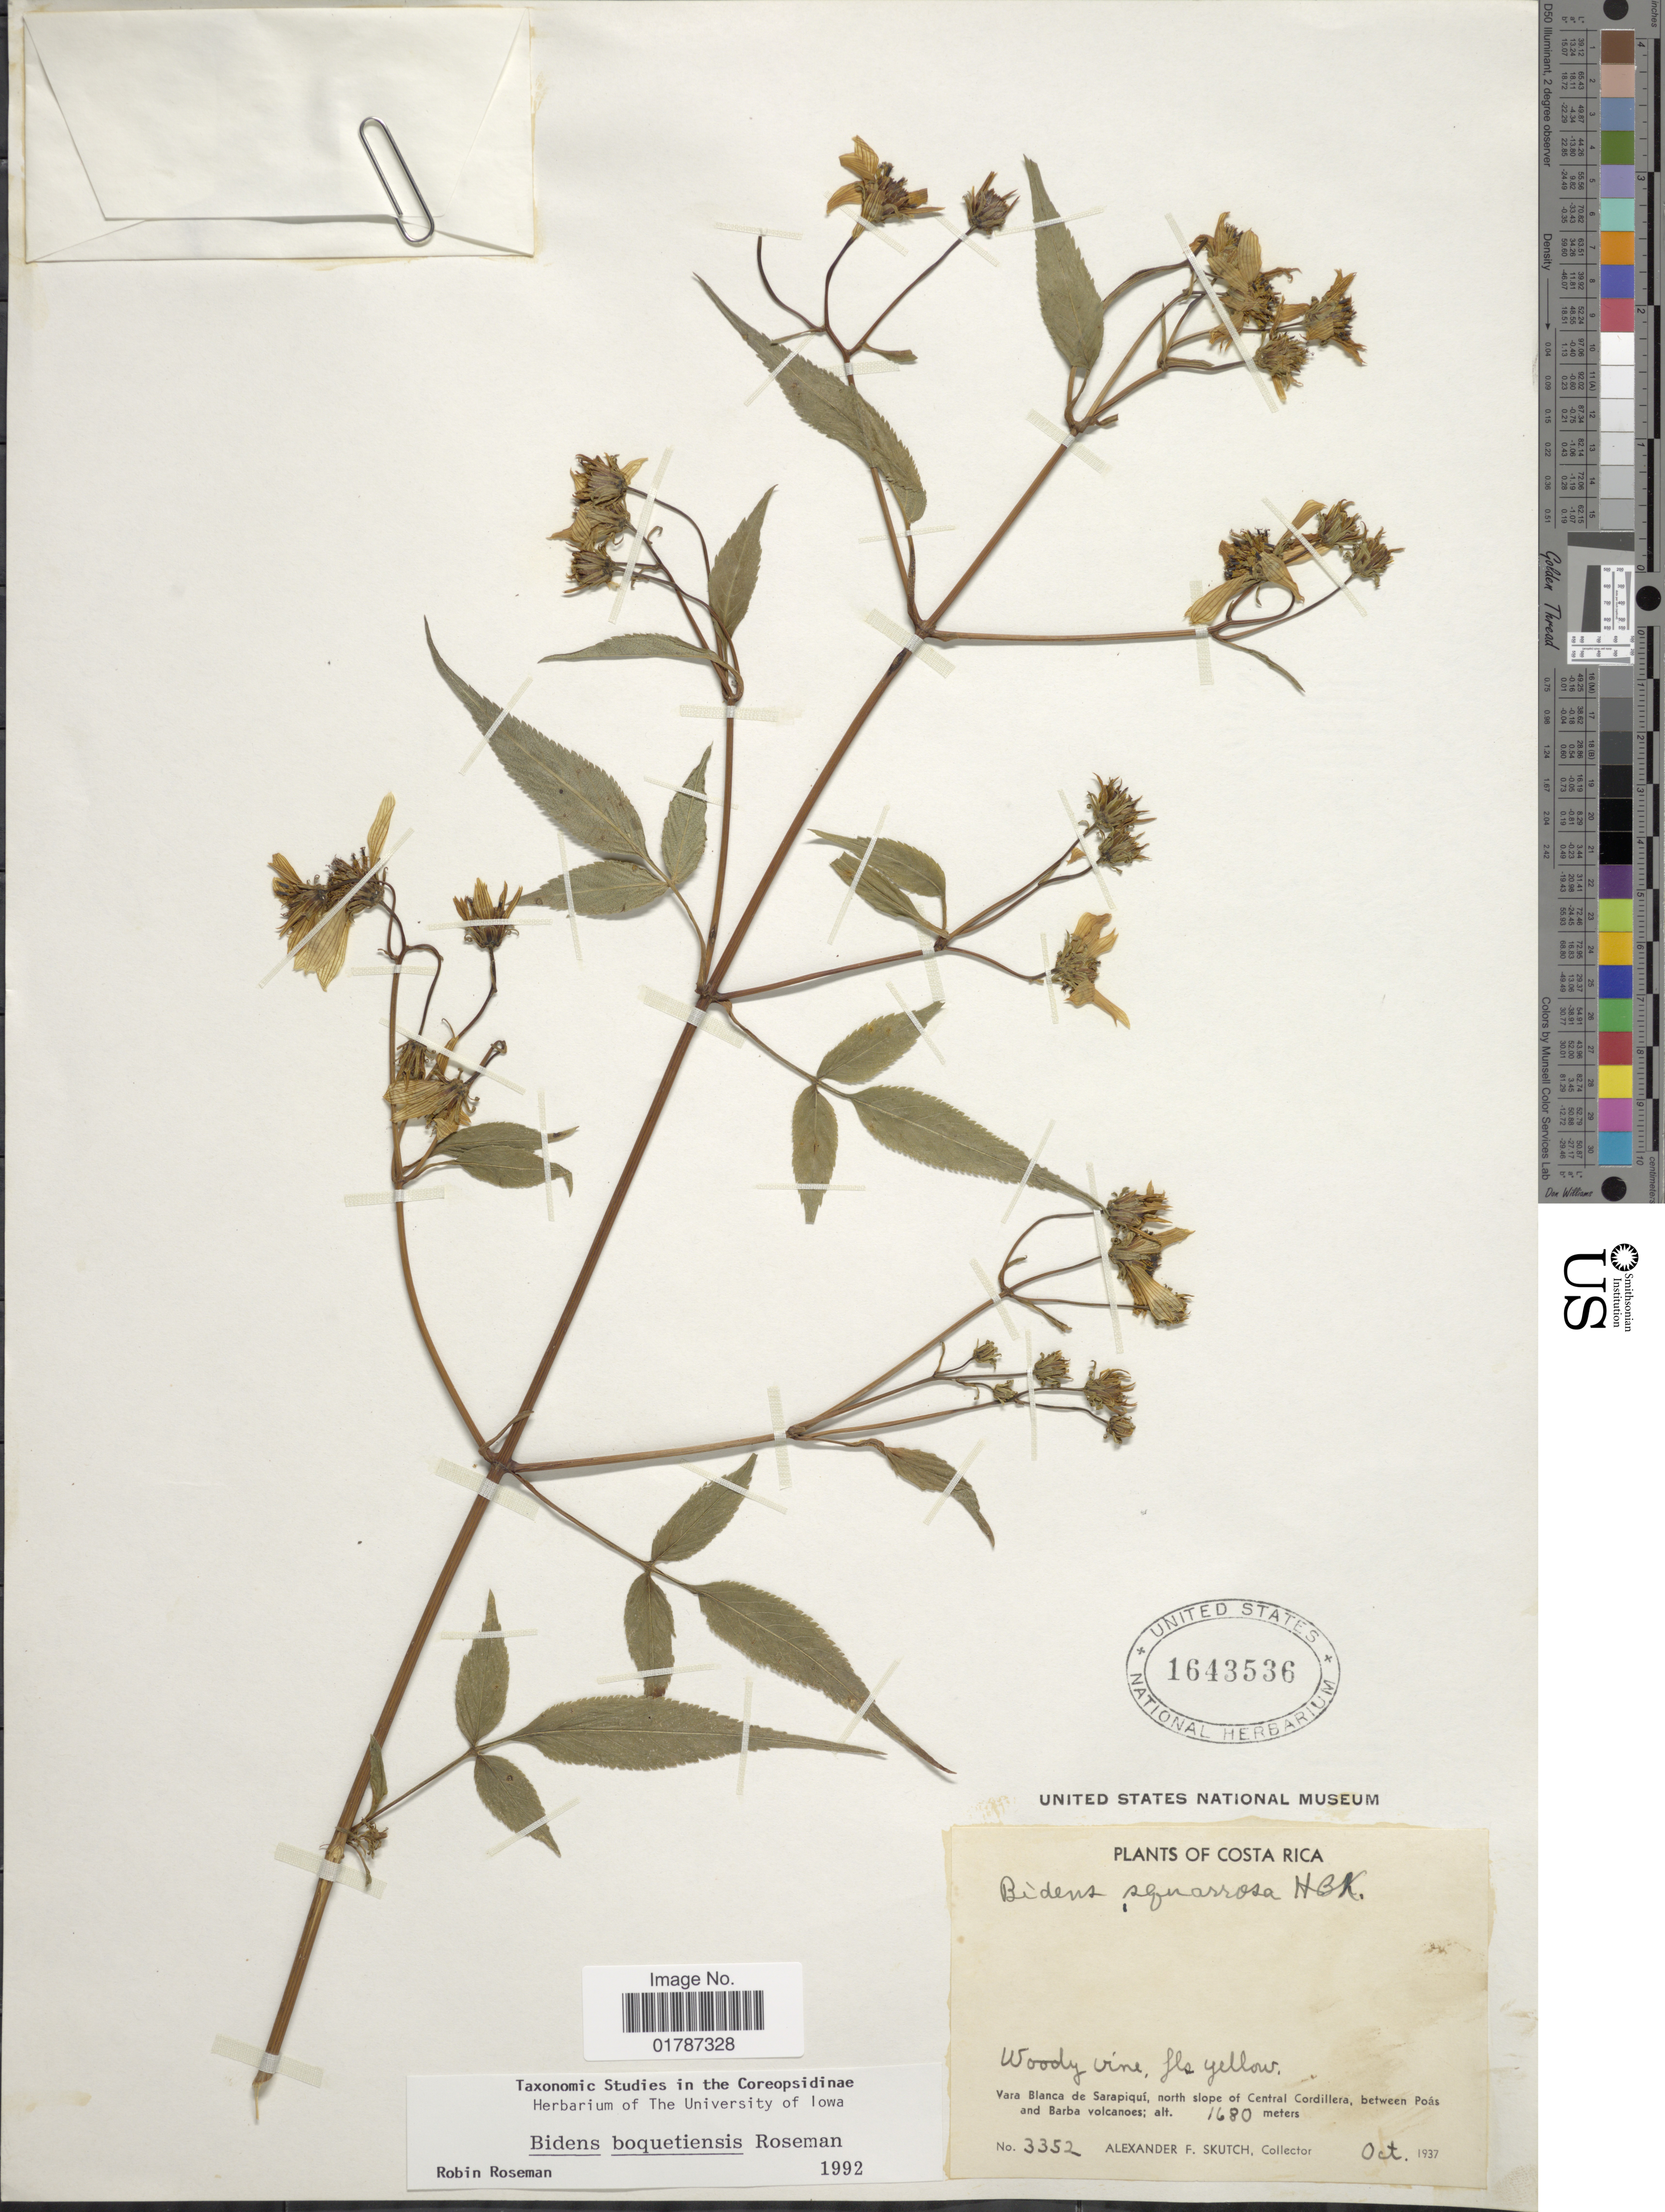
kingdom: Plantae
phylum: Tracheophyta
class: Magnoliopsida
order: Asterales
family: Asteraceae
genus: Bidens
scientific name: Bidens boquetinsis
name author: Roseman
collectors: A. F. Skutch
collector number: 3352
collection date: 1937-10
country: Costa Rica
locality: Vara Blanca de Sarapiqui, north slope of Central Cordillera, between Poas and Barca volcanoes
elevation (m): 1680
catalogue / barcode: US 1643536